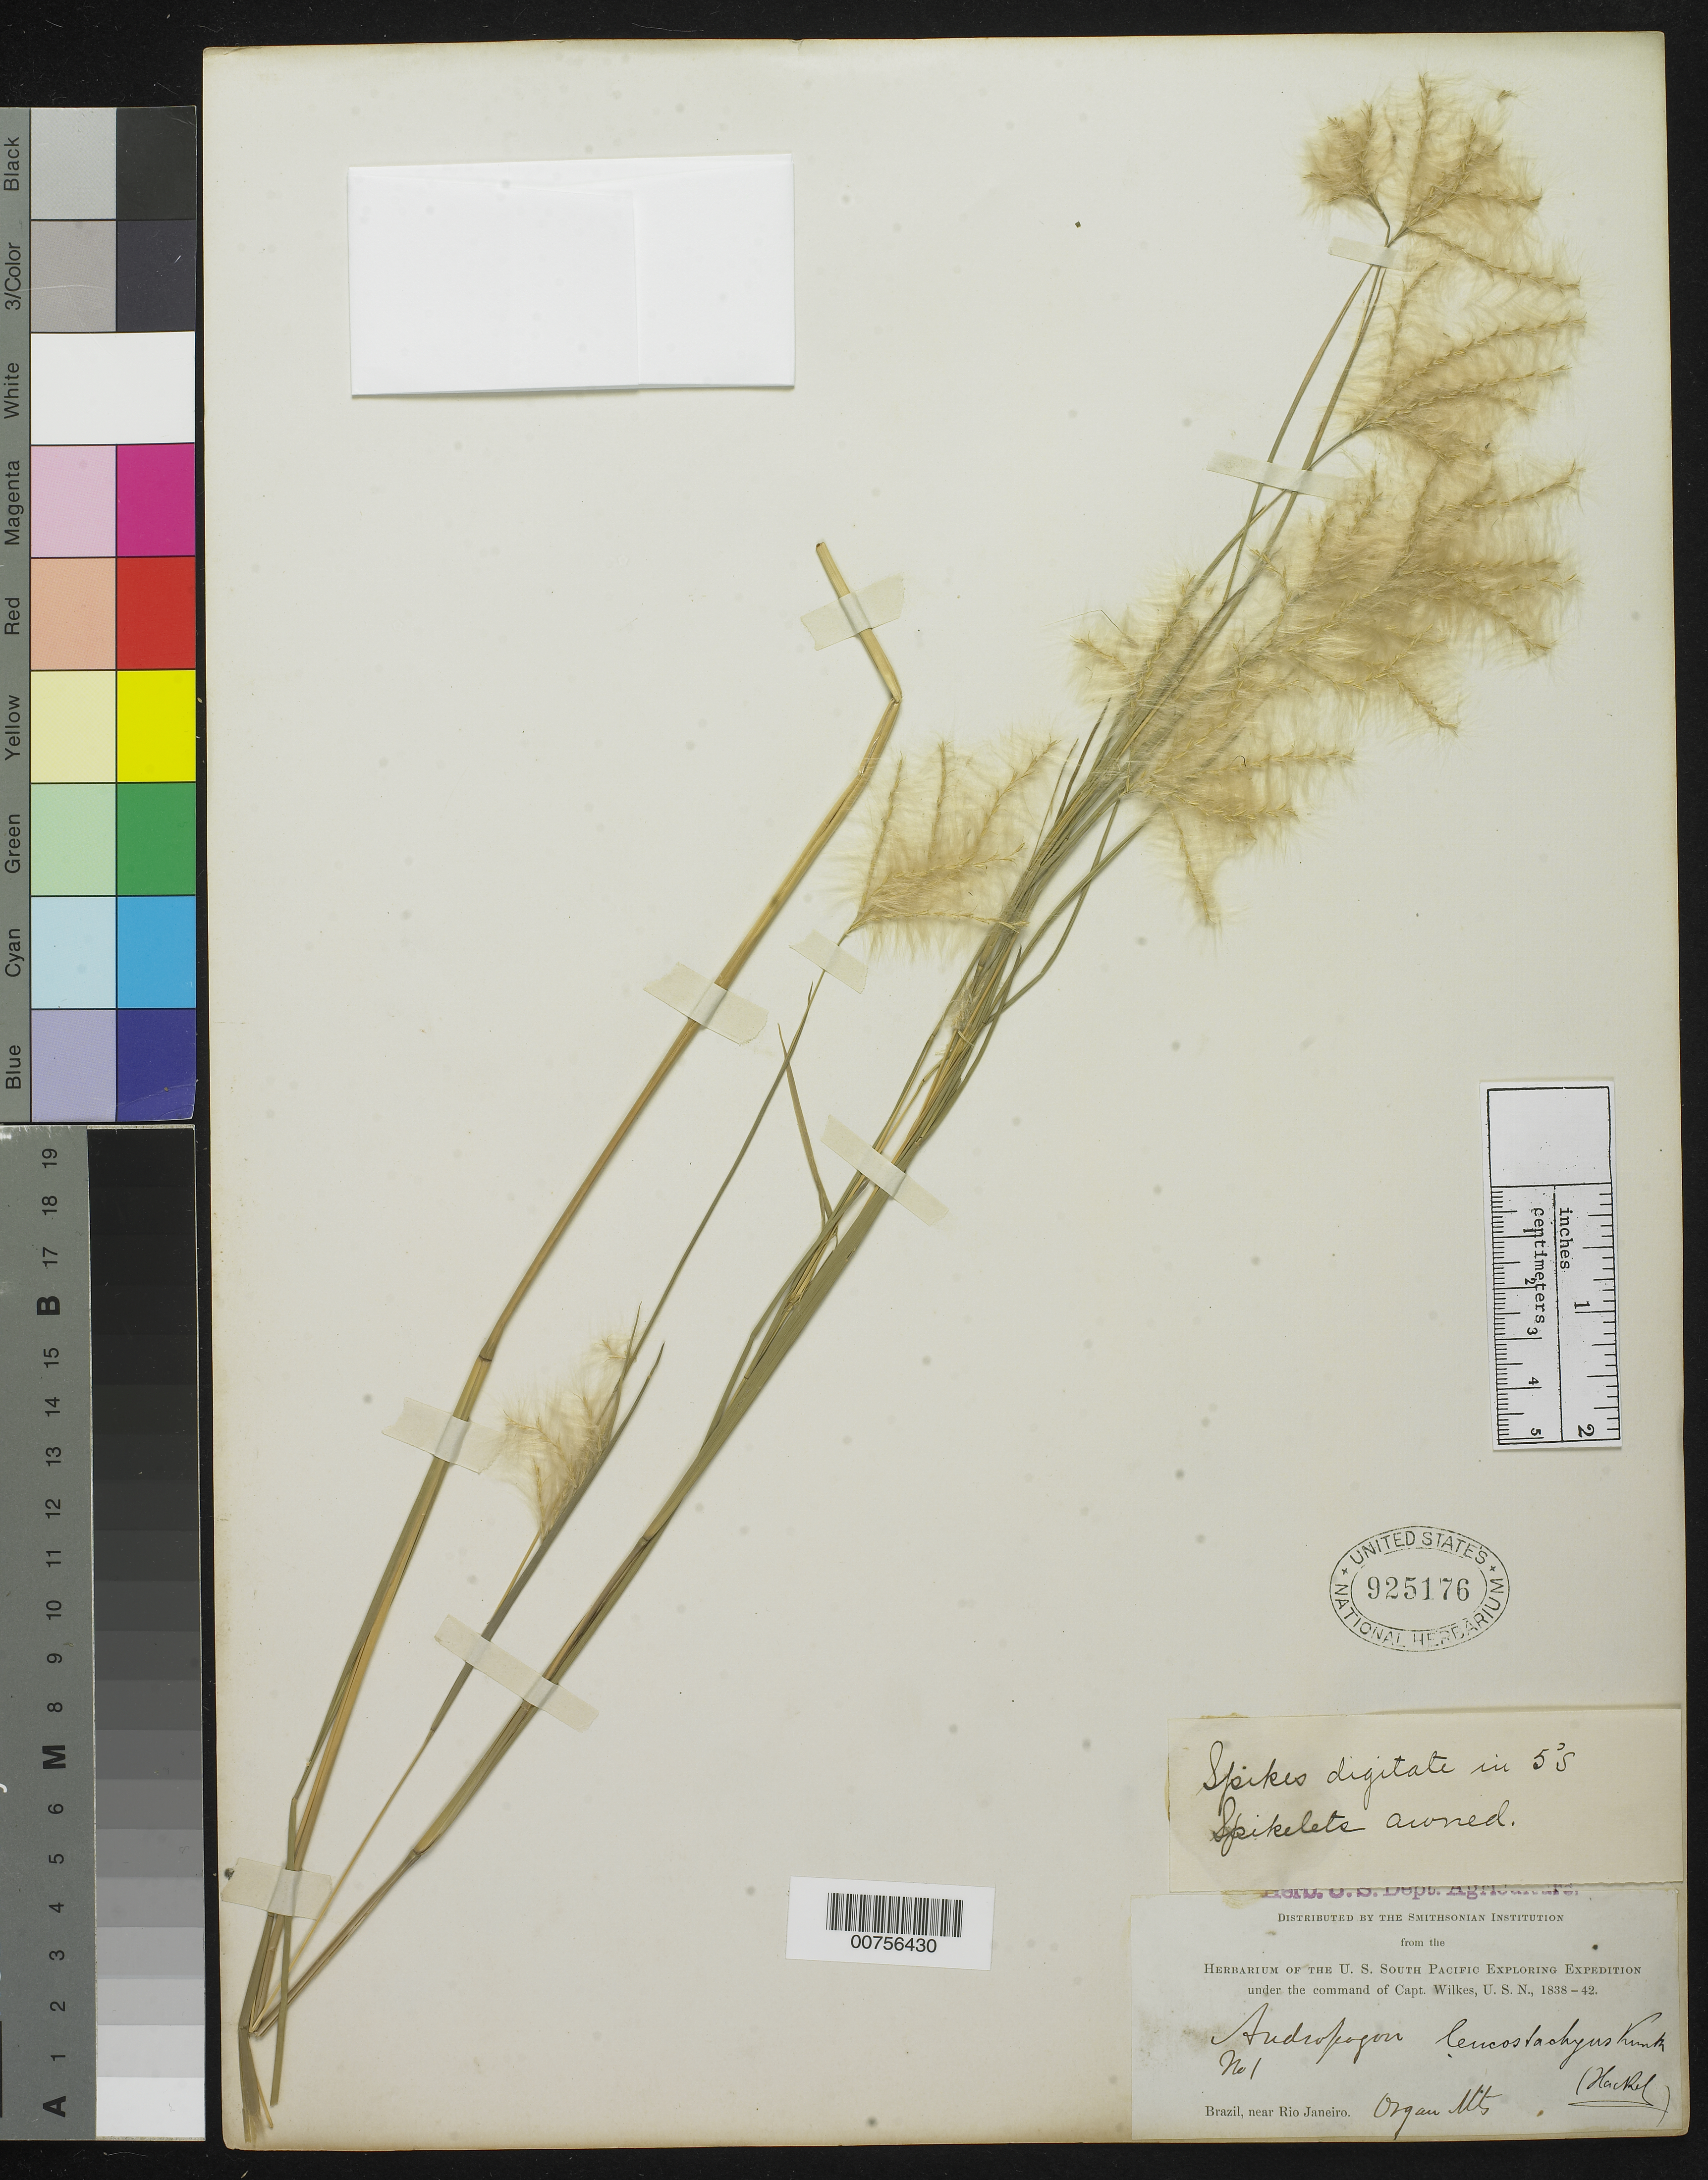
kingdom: Plantae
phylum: Tracheophyta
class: Liliopsida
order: Poales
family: Poaceae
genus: Andropogon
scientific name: Andropogon leucostachyus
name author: Kunth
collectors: Wilkes Explor. Exped.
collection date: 1838/1842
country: Brazil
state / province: Rio de Janeiro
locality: Organ Mts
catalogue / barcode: US 925176